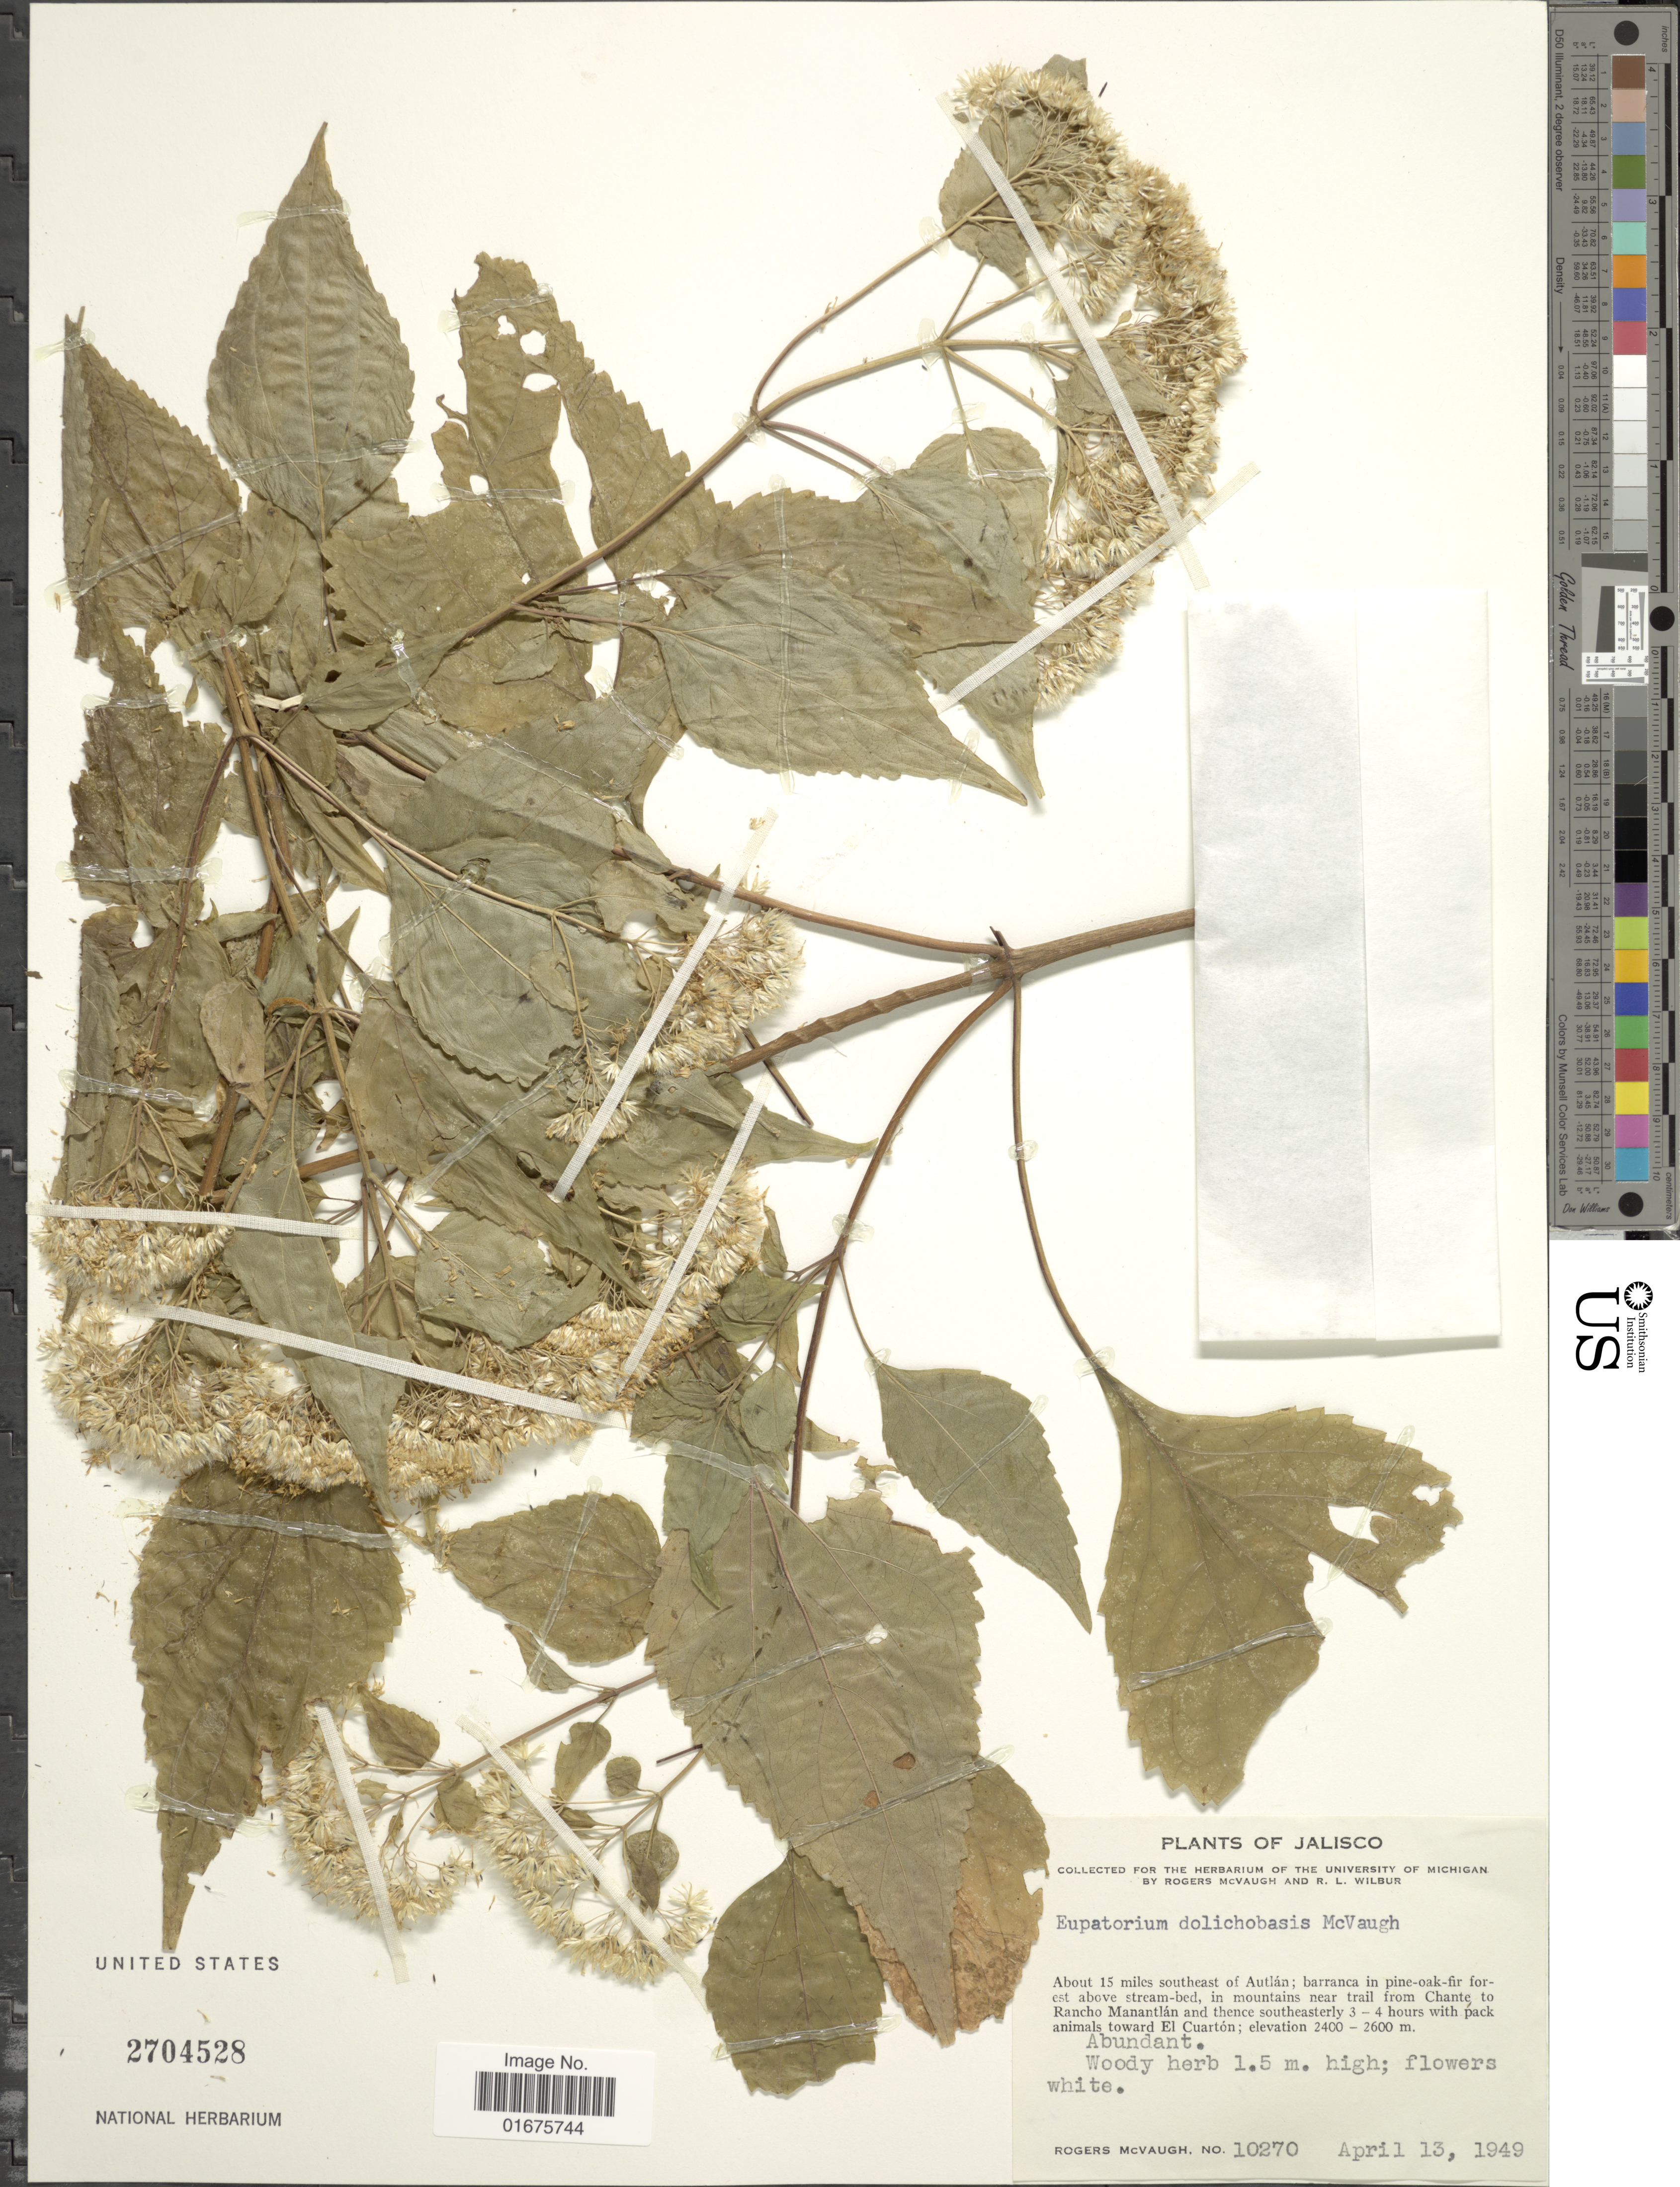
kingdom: Plantae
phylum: Tracheophyta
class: Magnoliopsida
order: Asterales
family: Asteraceae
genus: Ageratina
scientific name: Ageratina dolichobasis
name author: (Mc Vaugh) R.M. King & H. Rob.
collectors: R. McVaugh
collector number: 10270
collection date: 1949-04-13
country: Mexico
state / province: Jalisco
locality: About 15 miles southeast of Autlan; About 15 miles southeast of Autlan; barrnca in pine oak forest above stream-bed , in mountains near trail from Chante to Rancho Manantlan and thence southeasterly 3-4 hours with pack animals toward El Cuarton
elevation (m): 2400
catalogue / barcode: US 2704528